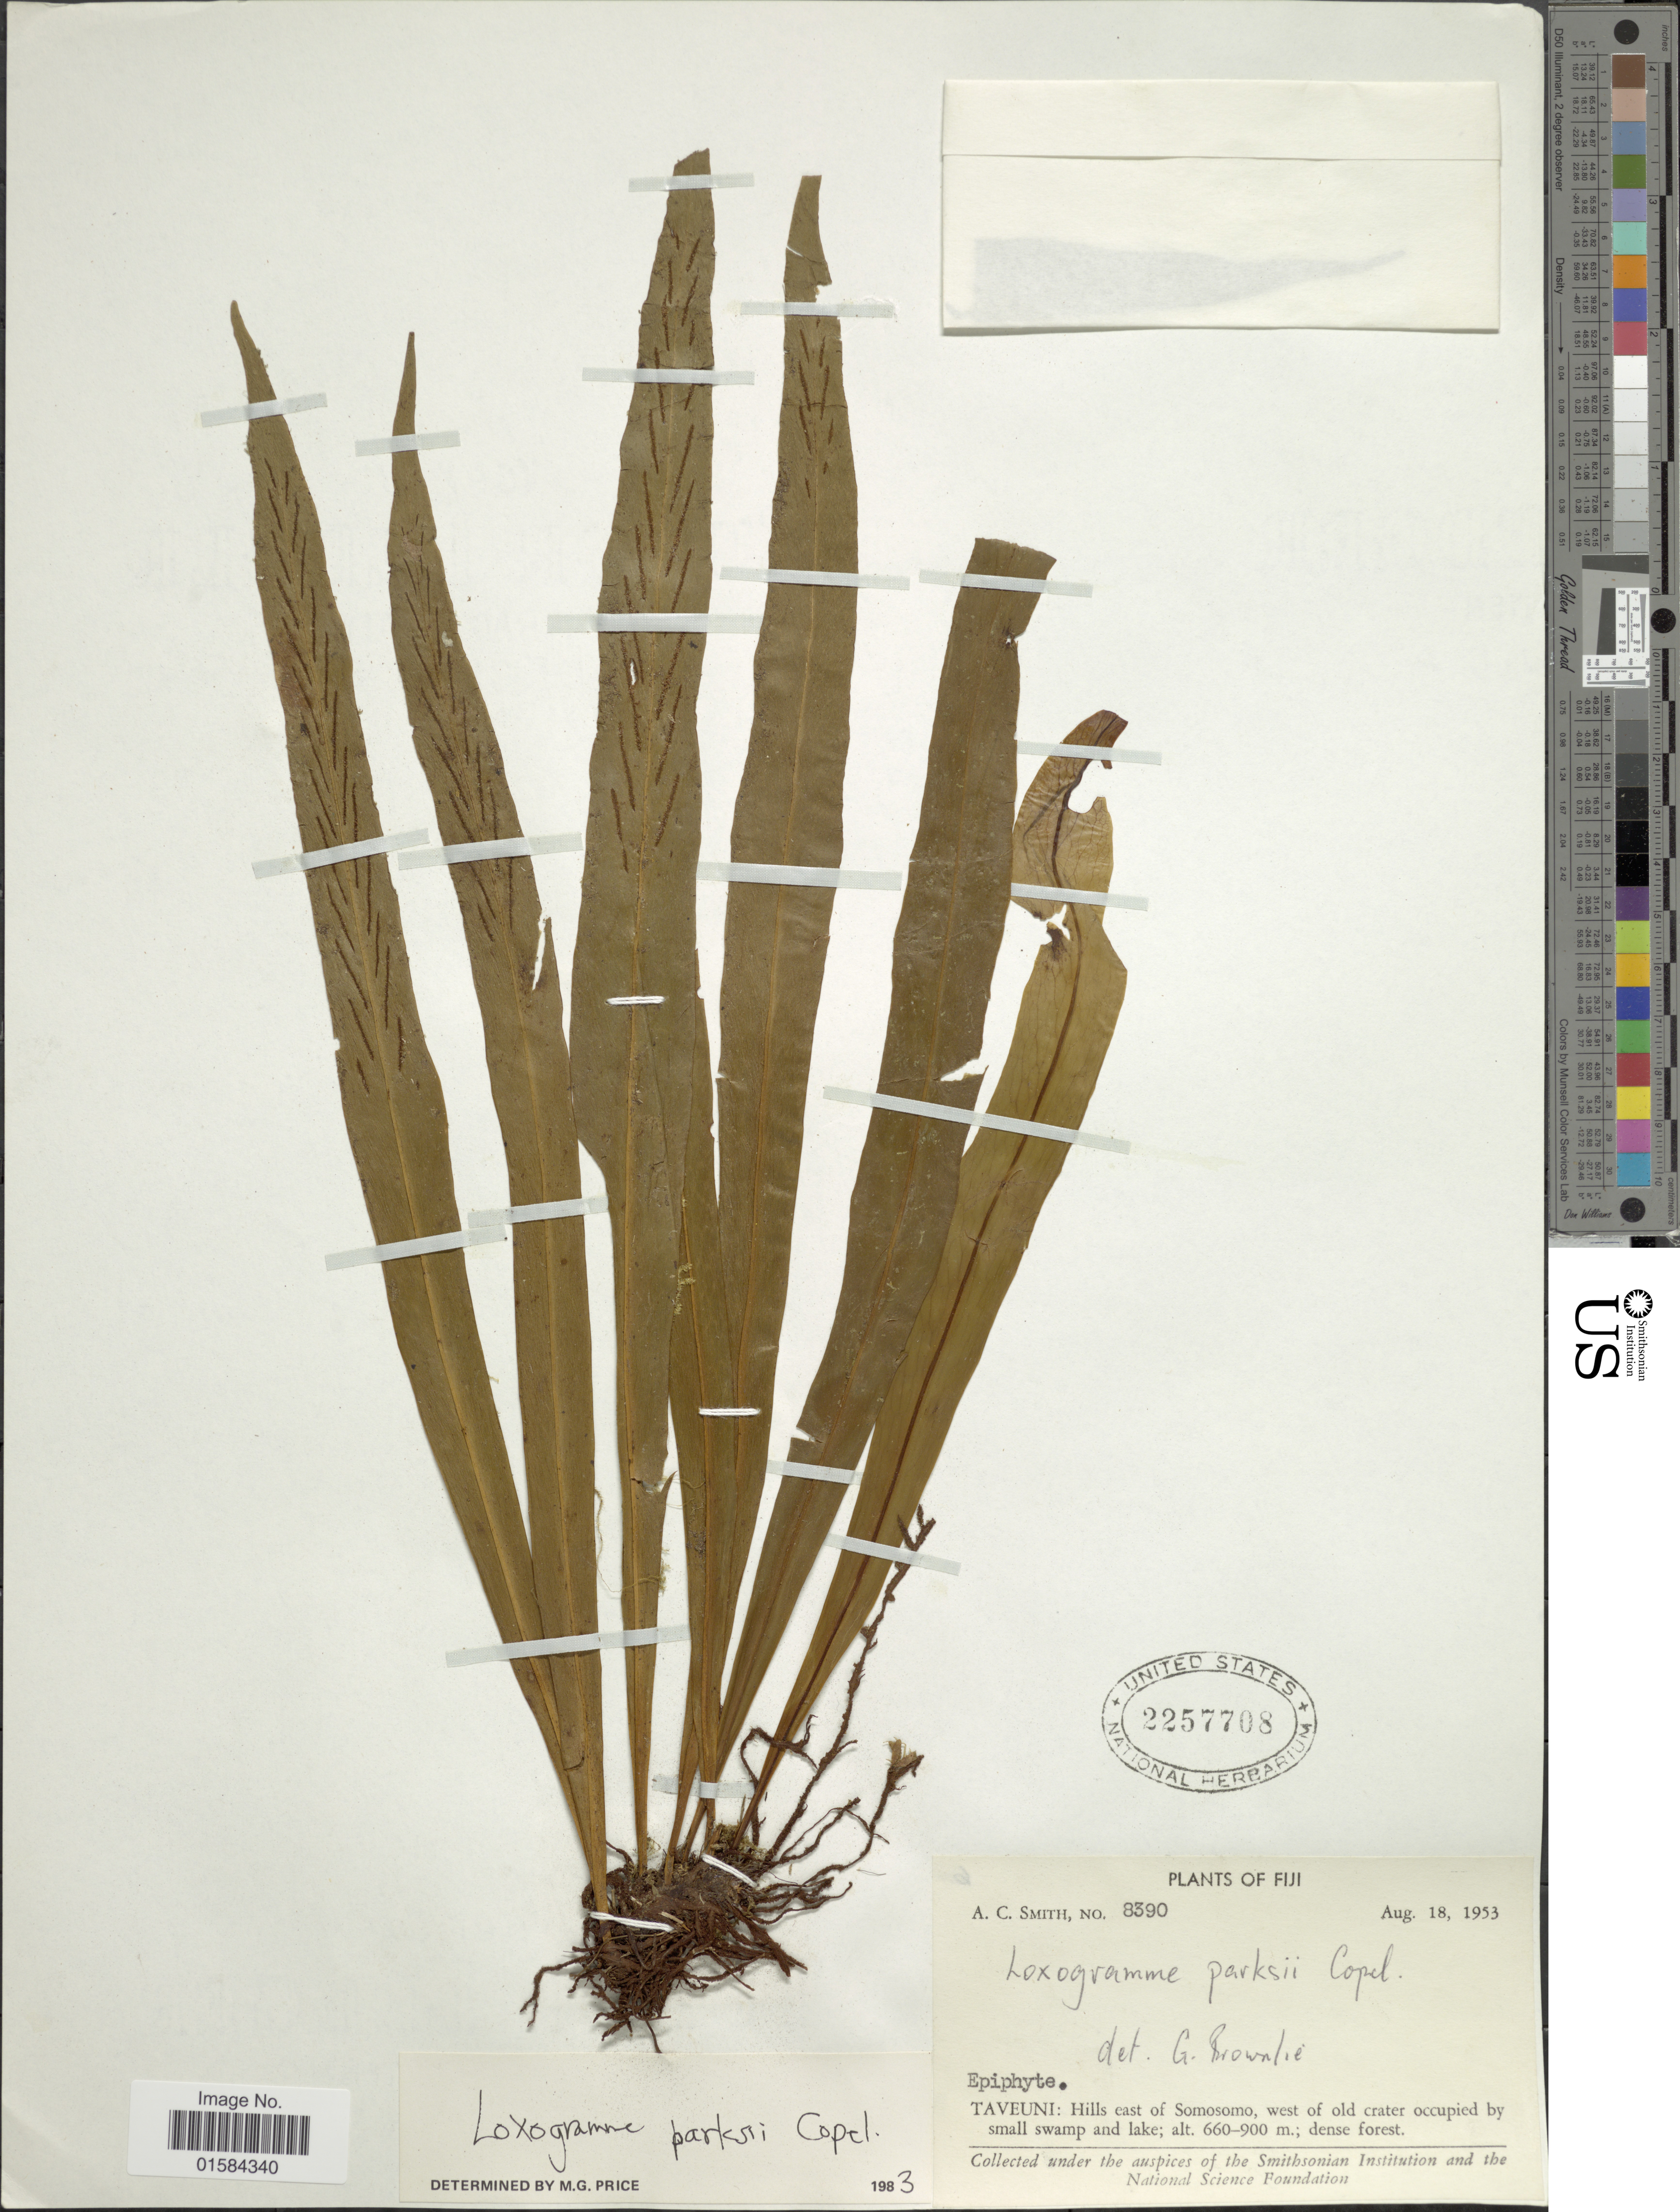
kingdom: Plantae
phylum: Tracheophyta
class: Polypodiopsida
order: Polypodiales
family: Polypodiaceae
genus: Loxogramme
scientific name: Loxogramme parksii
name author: Copel.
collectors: A. C. Smith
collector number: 8390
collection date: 1953-08-18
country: Fiji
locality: Taveuni: Hills east of Somosomo, west of old crater occupied by small swamp and lake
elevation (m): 660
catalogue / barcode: US 2257708